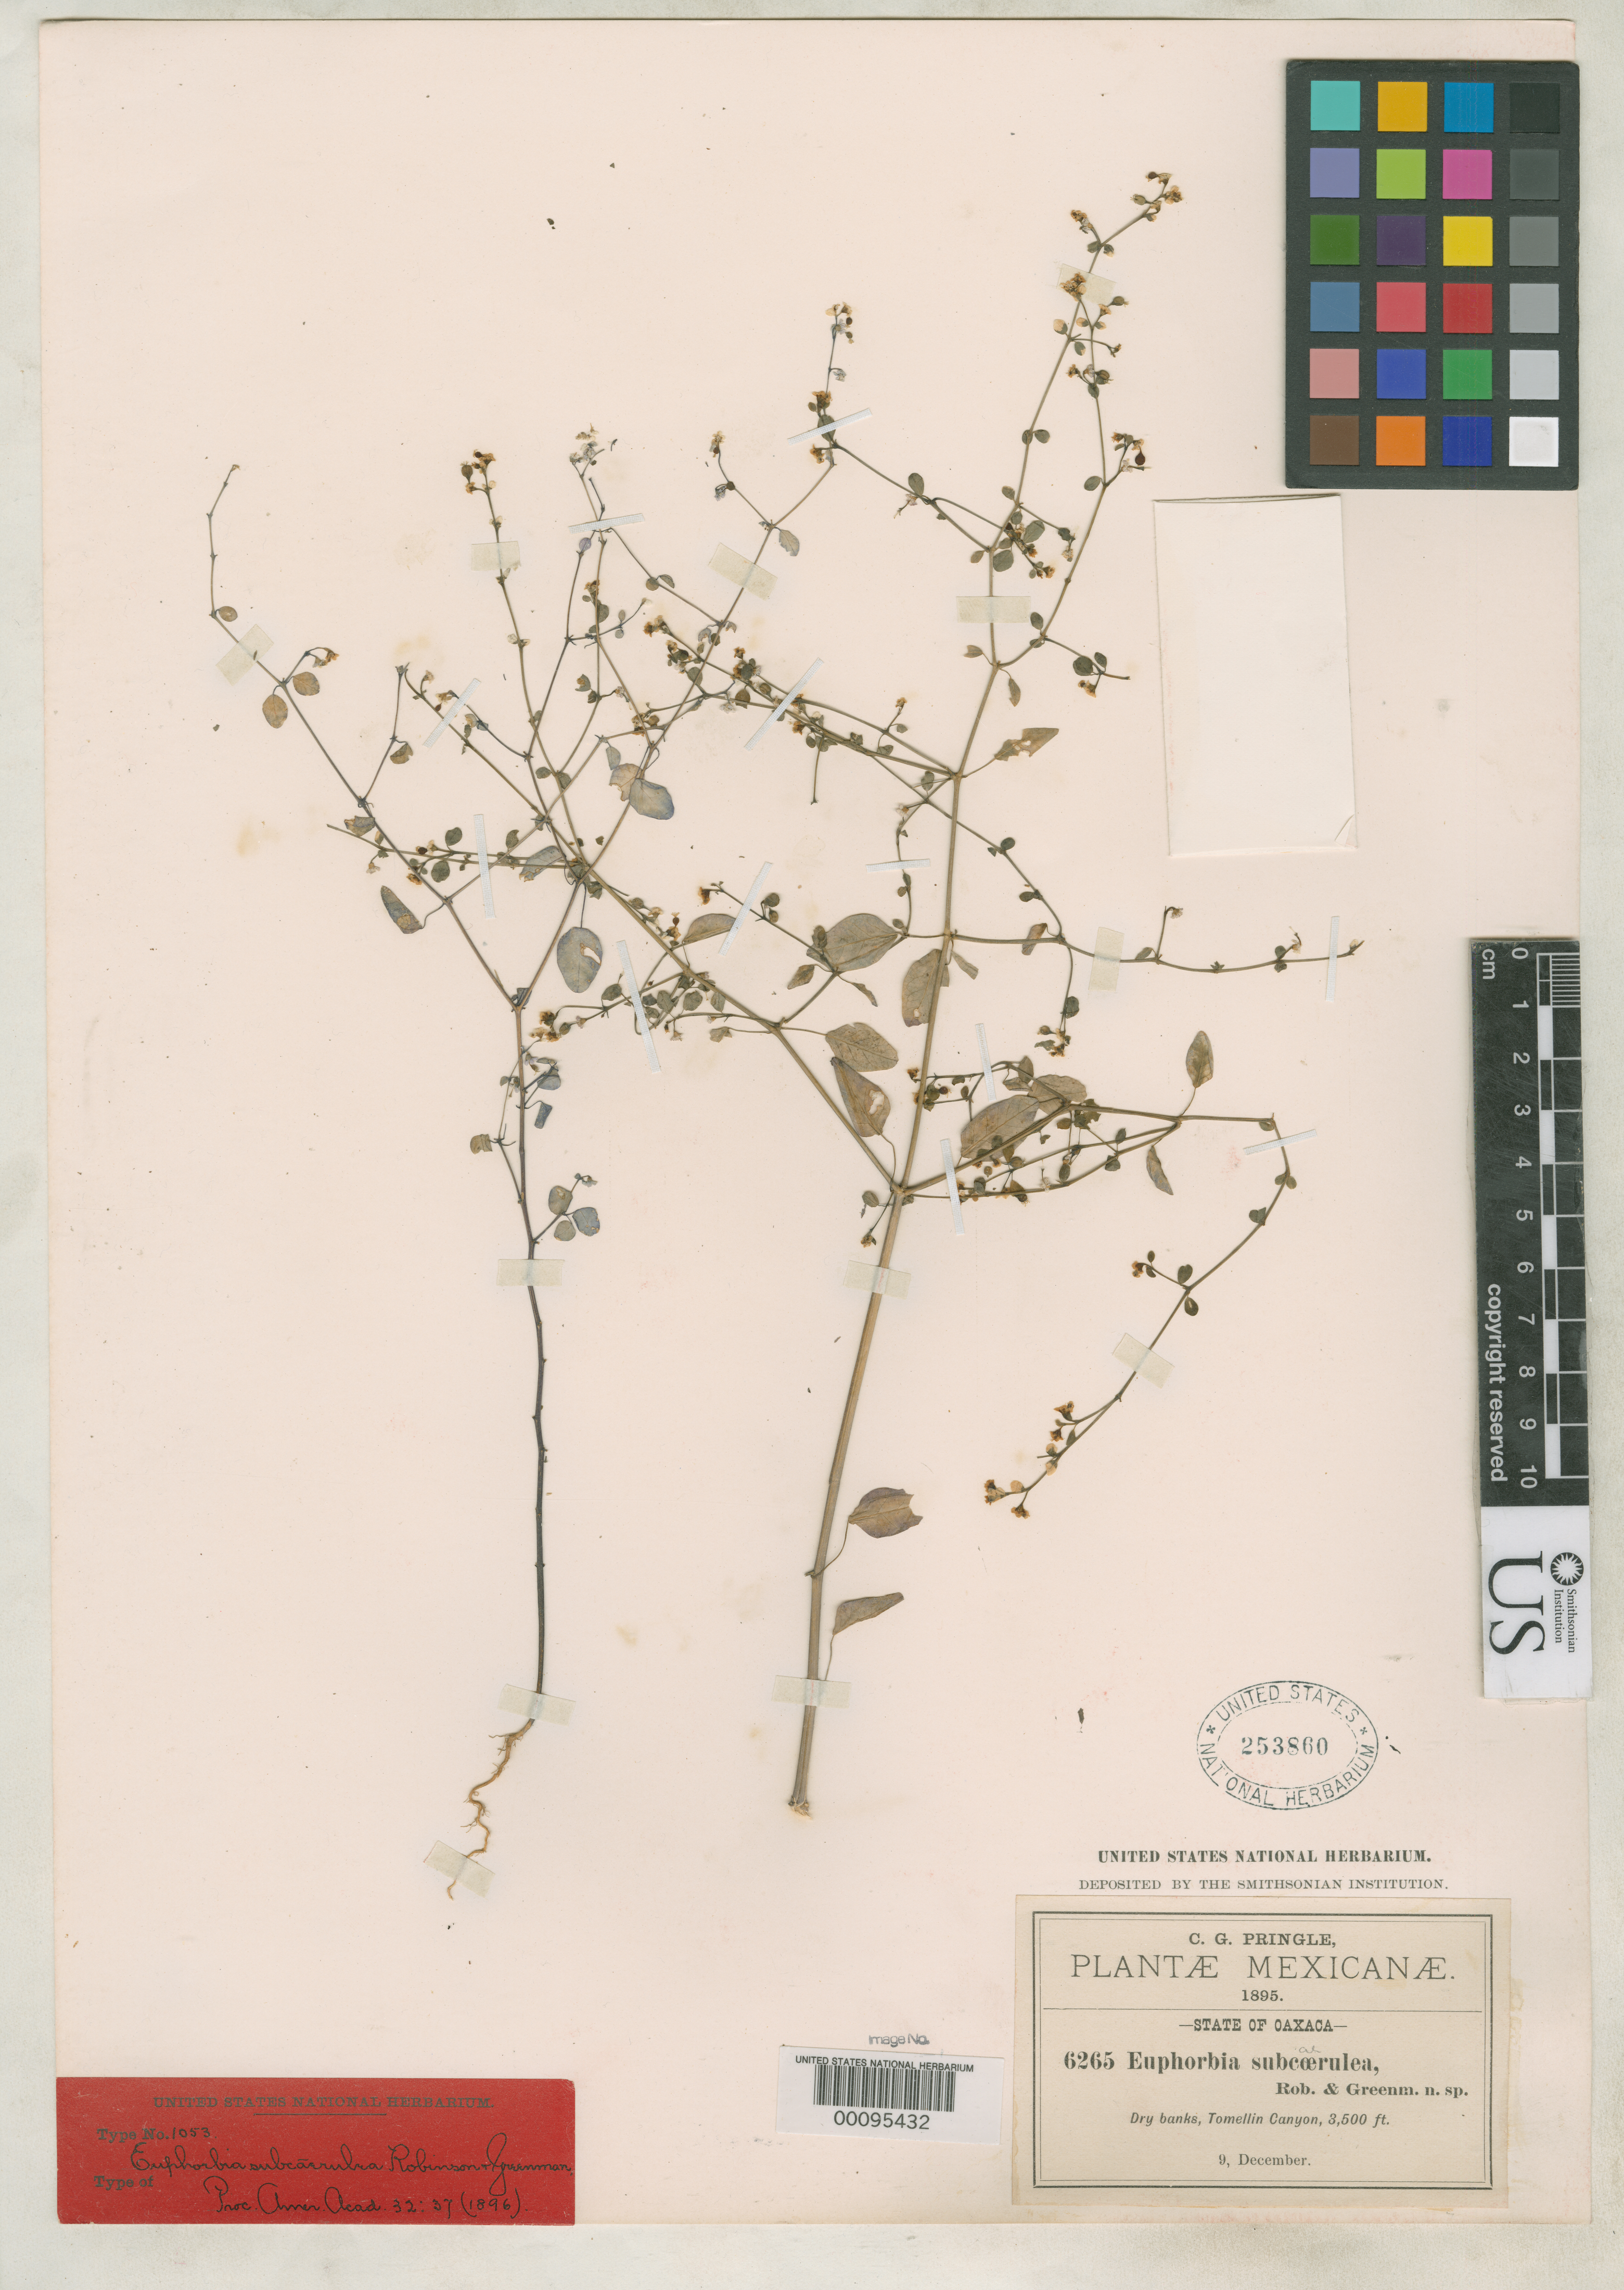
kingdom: Plantae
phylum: Tracheophyta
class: Magnoliopsida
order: Malpighiales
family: Euphorbiaceae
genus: Euphorbia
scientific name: Euphorbia subcaerulea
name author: B.L. Rob. & Greenm.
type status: Isotype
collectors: C. G. Pringle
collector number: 6265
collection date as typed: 09 Dec 1895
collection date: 1895-12-09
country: Mexico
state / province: Oaxaca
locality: Tomellin Canyon.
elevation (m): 1067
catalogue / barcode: US 253860